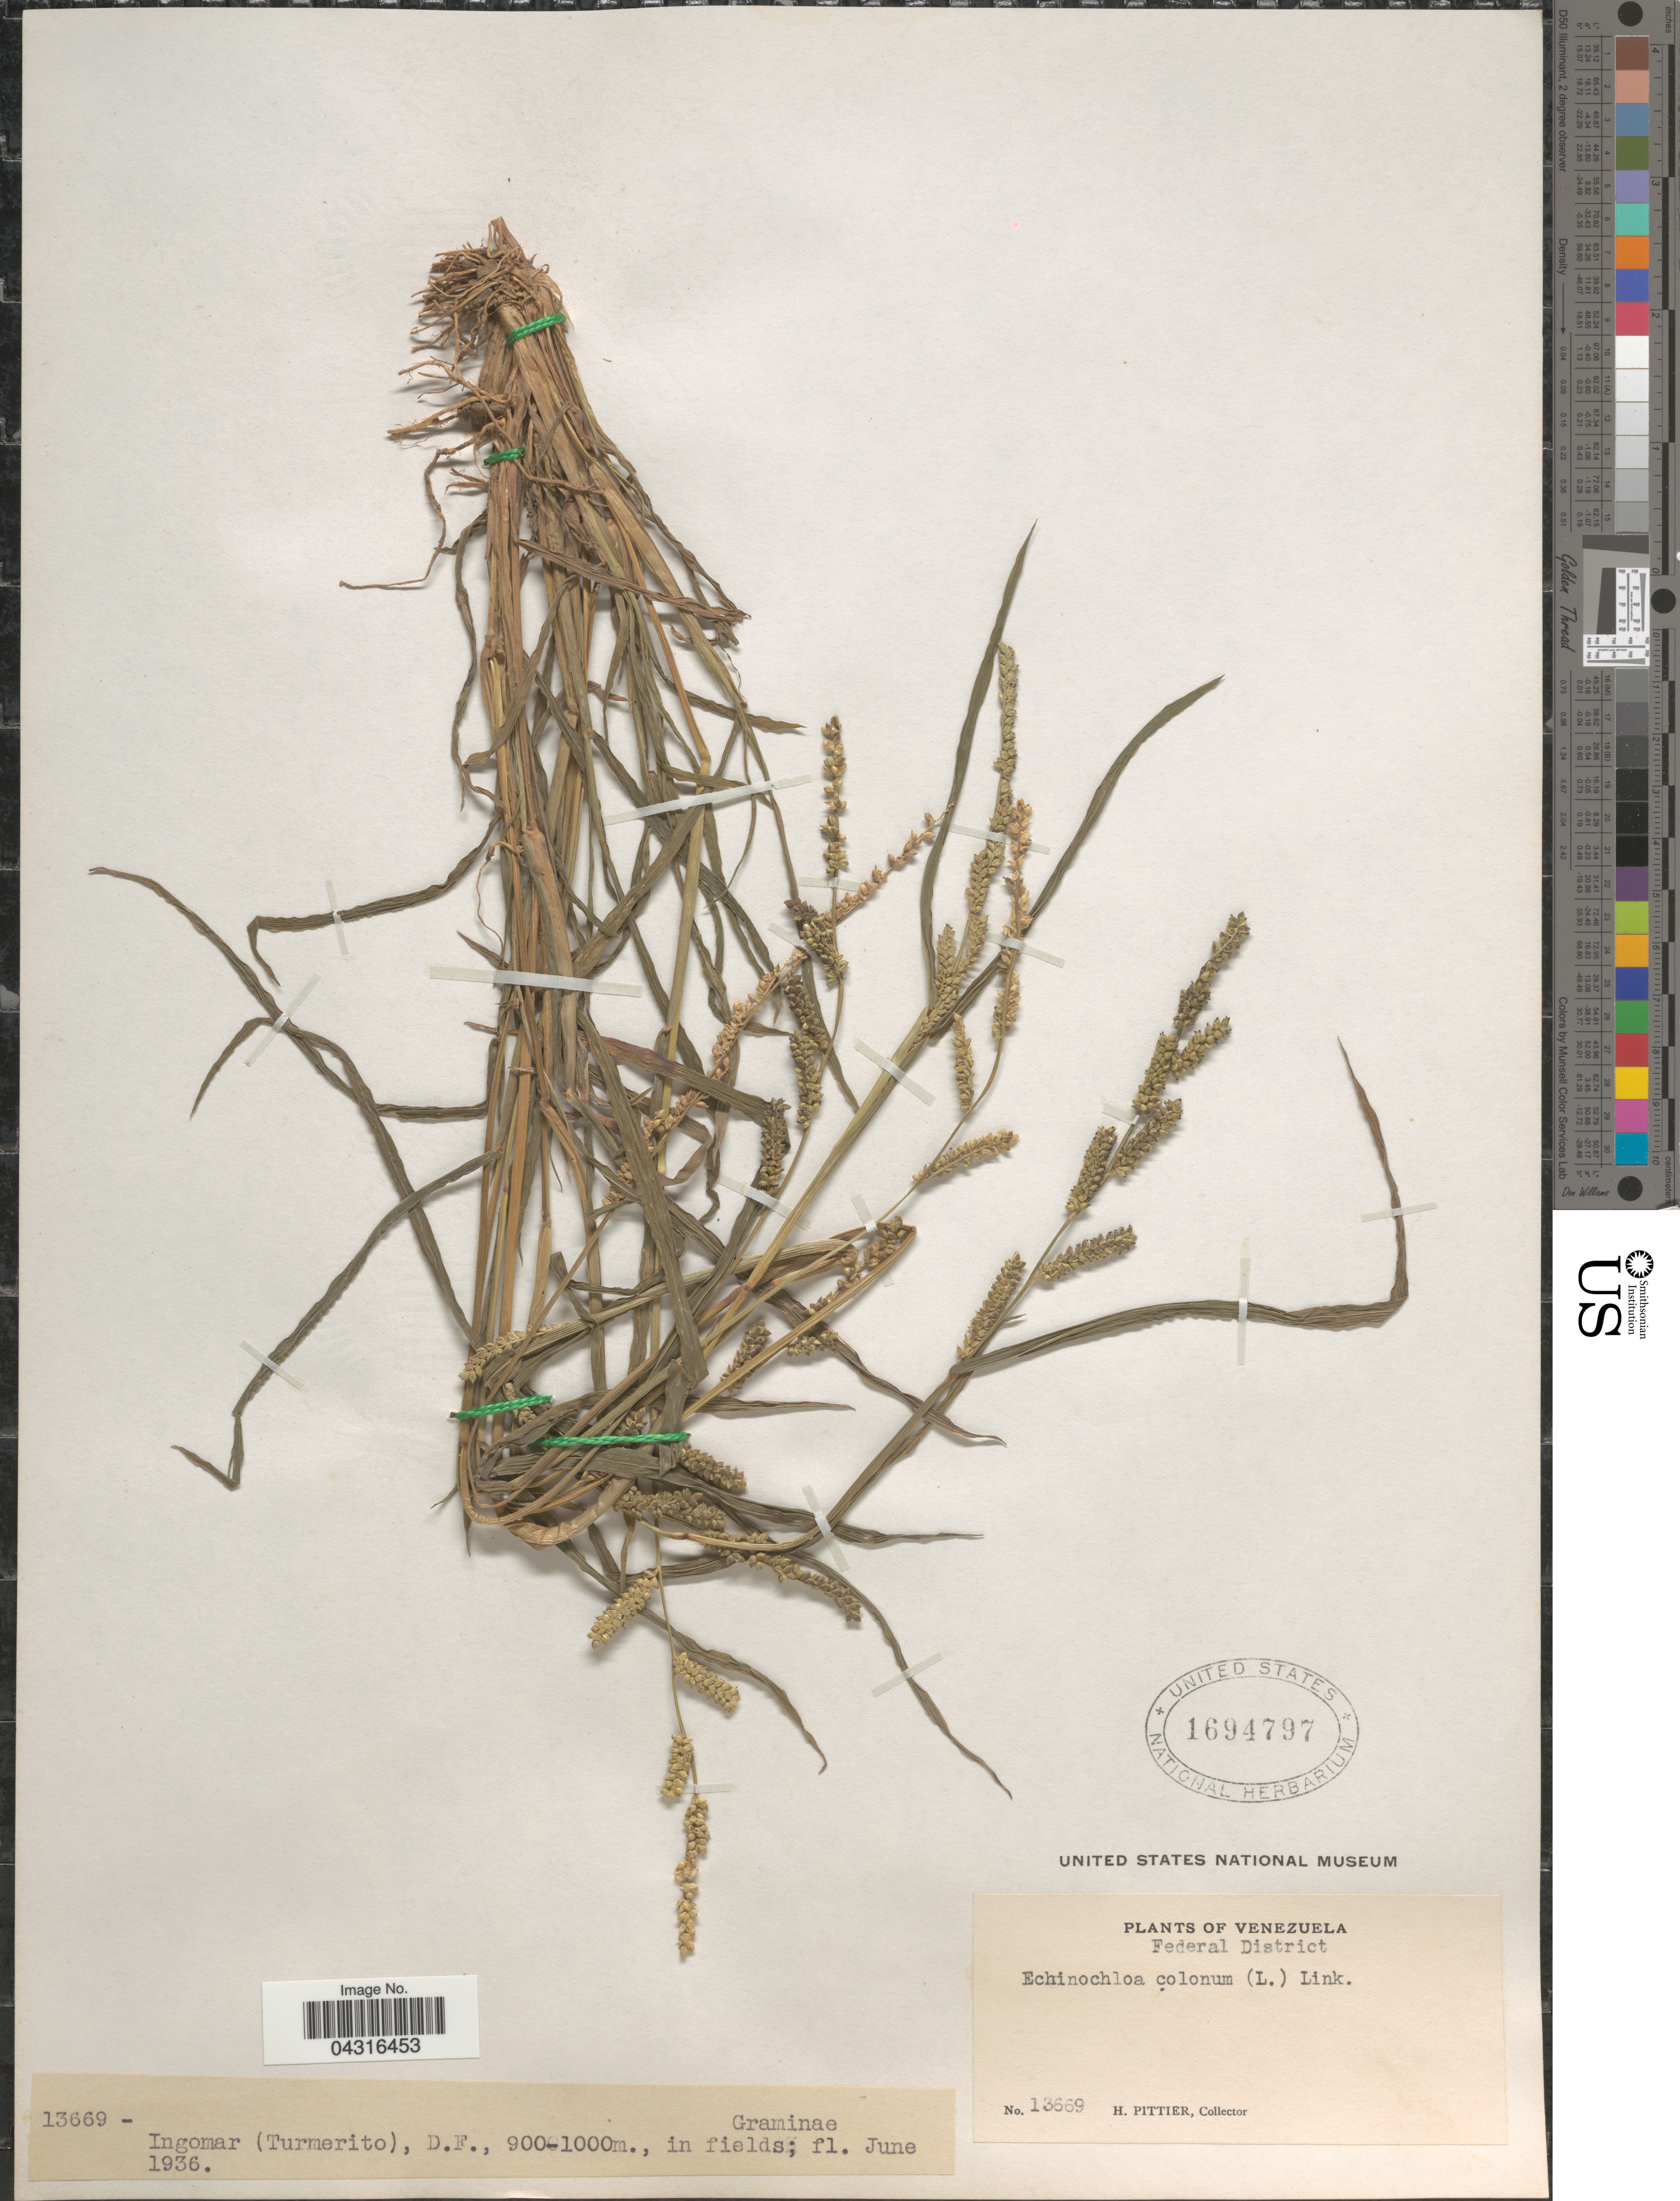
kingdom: Plantae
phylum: Tracheophyta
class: Liliopsida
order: Poales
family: Poaceae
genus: Echinochloa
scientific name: Echinochloa colona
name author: (L.) Link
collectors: H. F. Pittier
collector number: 13669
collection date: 1936-06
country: Venezuela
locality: Ingomar (Turmerito), D.F. Federal District.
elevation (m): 900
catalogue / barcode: US 1694797